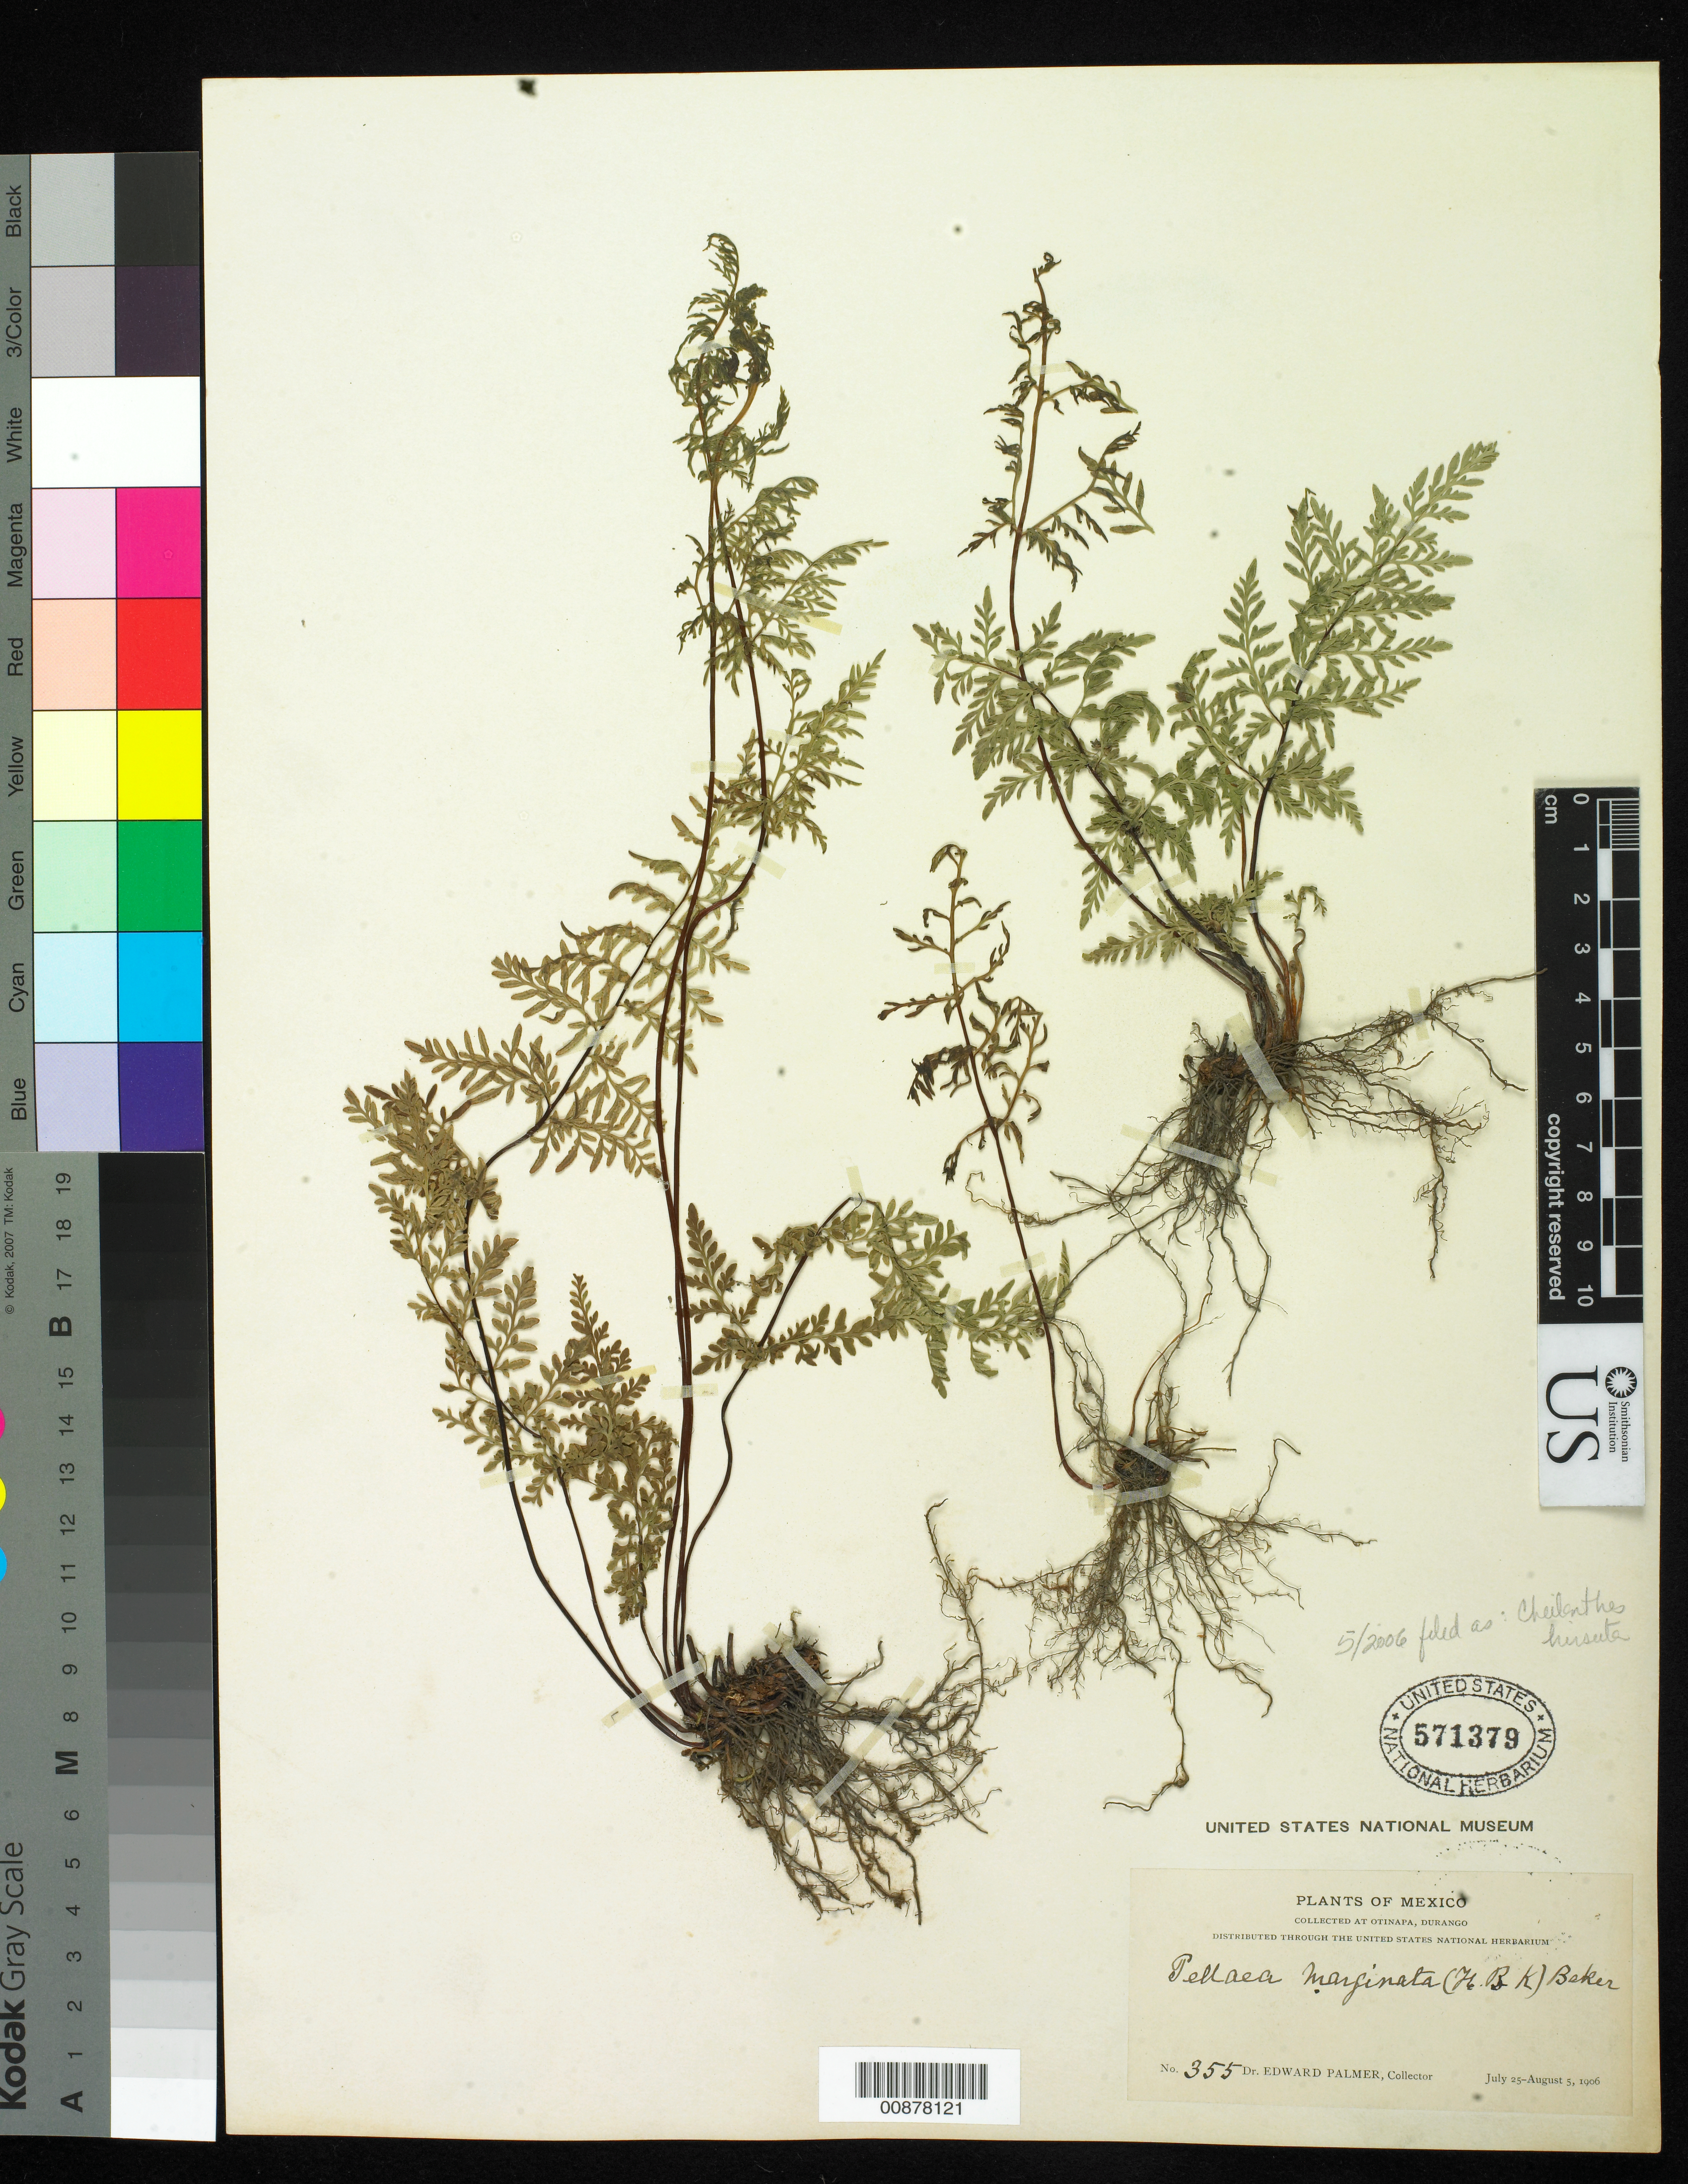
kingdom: Plantae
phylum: Tracheophyta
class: Polypodiopsida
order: Polypodiales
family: Pteridaceae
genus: Gaga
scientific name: Gaga hirsuta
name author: (Link) Fay W. Li & Windham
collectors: E. Palmer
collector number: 355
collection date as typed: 25 Jul 1906 to 05 Aug 1906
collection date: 1906-07-25/1906-08-05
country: Mexico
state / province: Durango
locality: Otinapa, Durango.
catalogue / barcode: US 571379